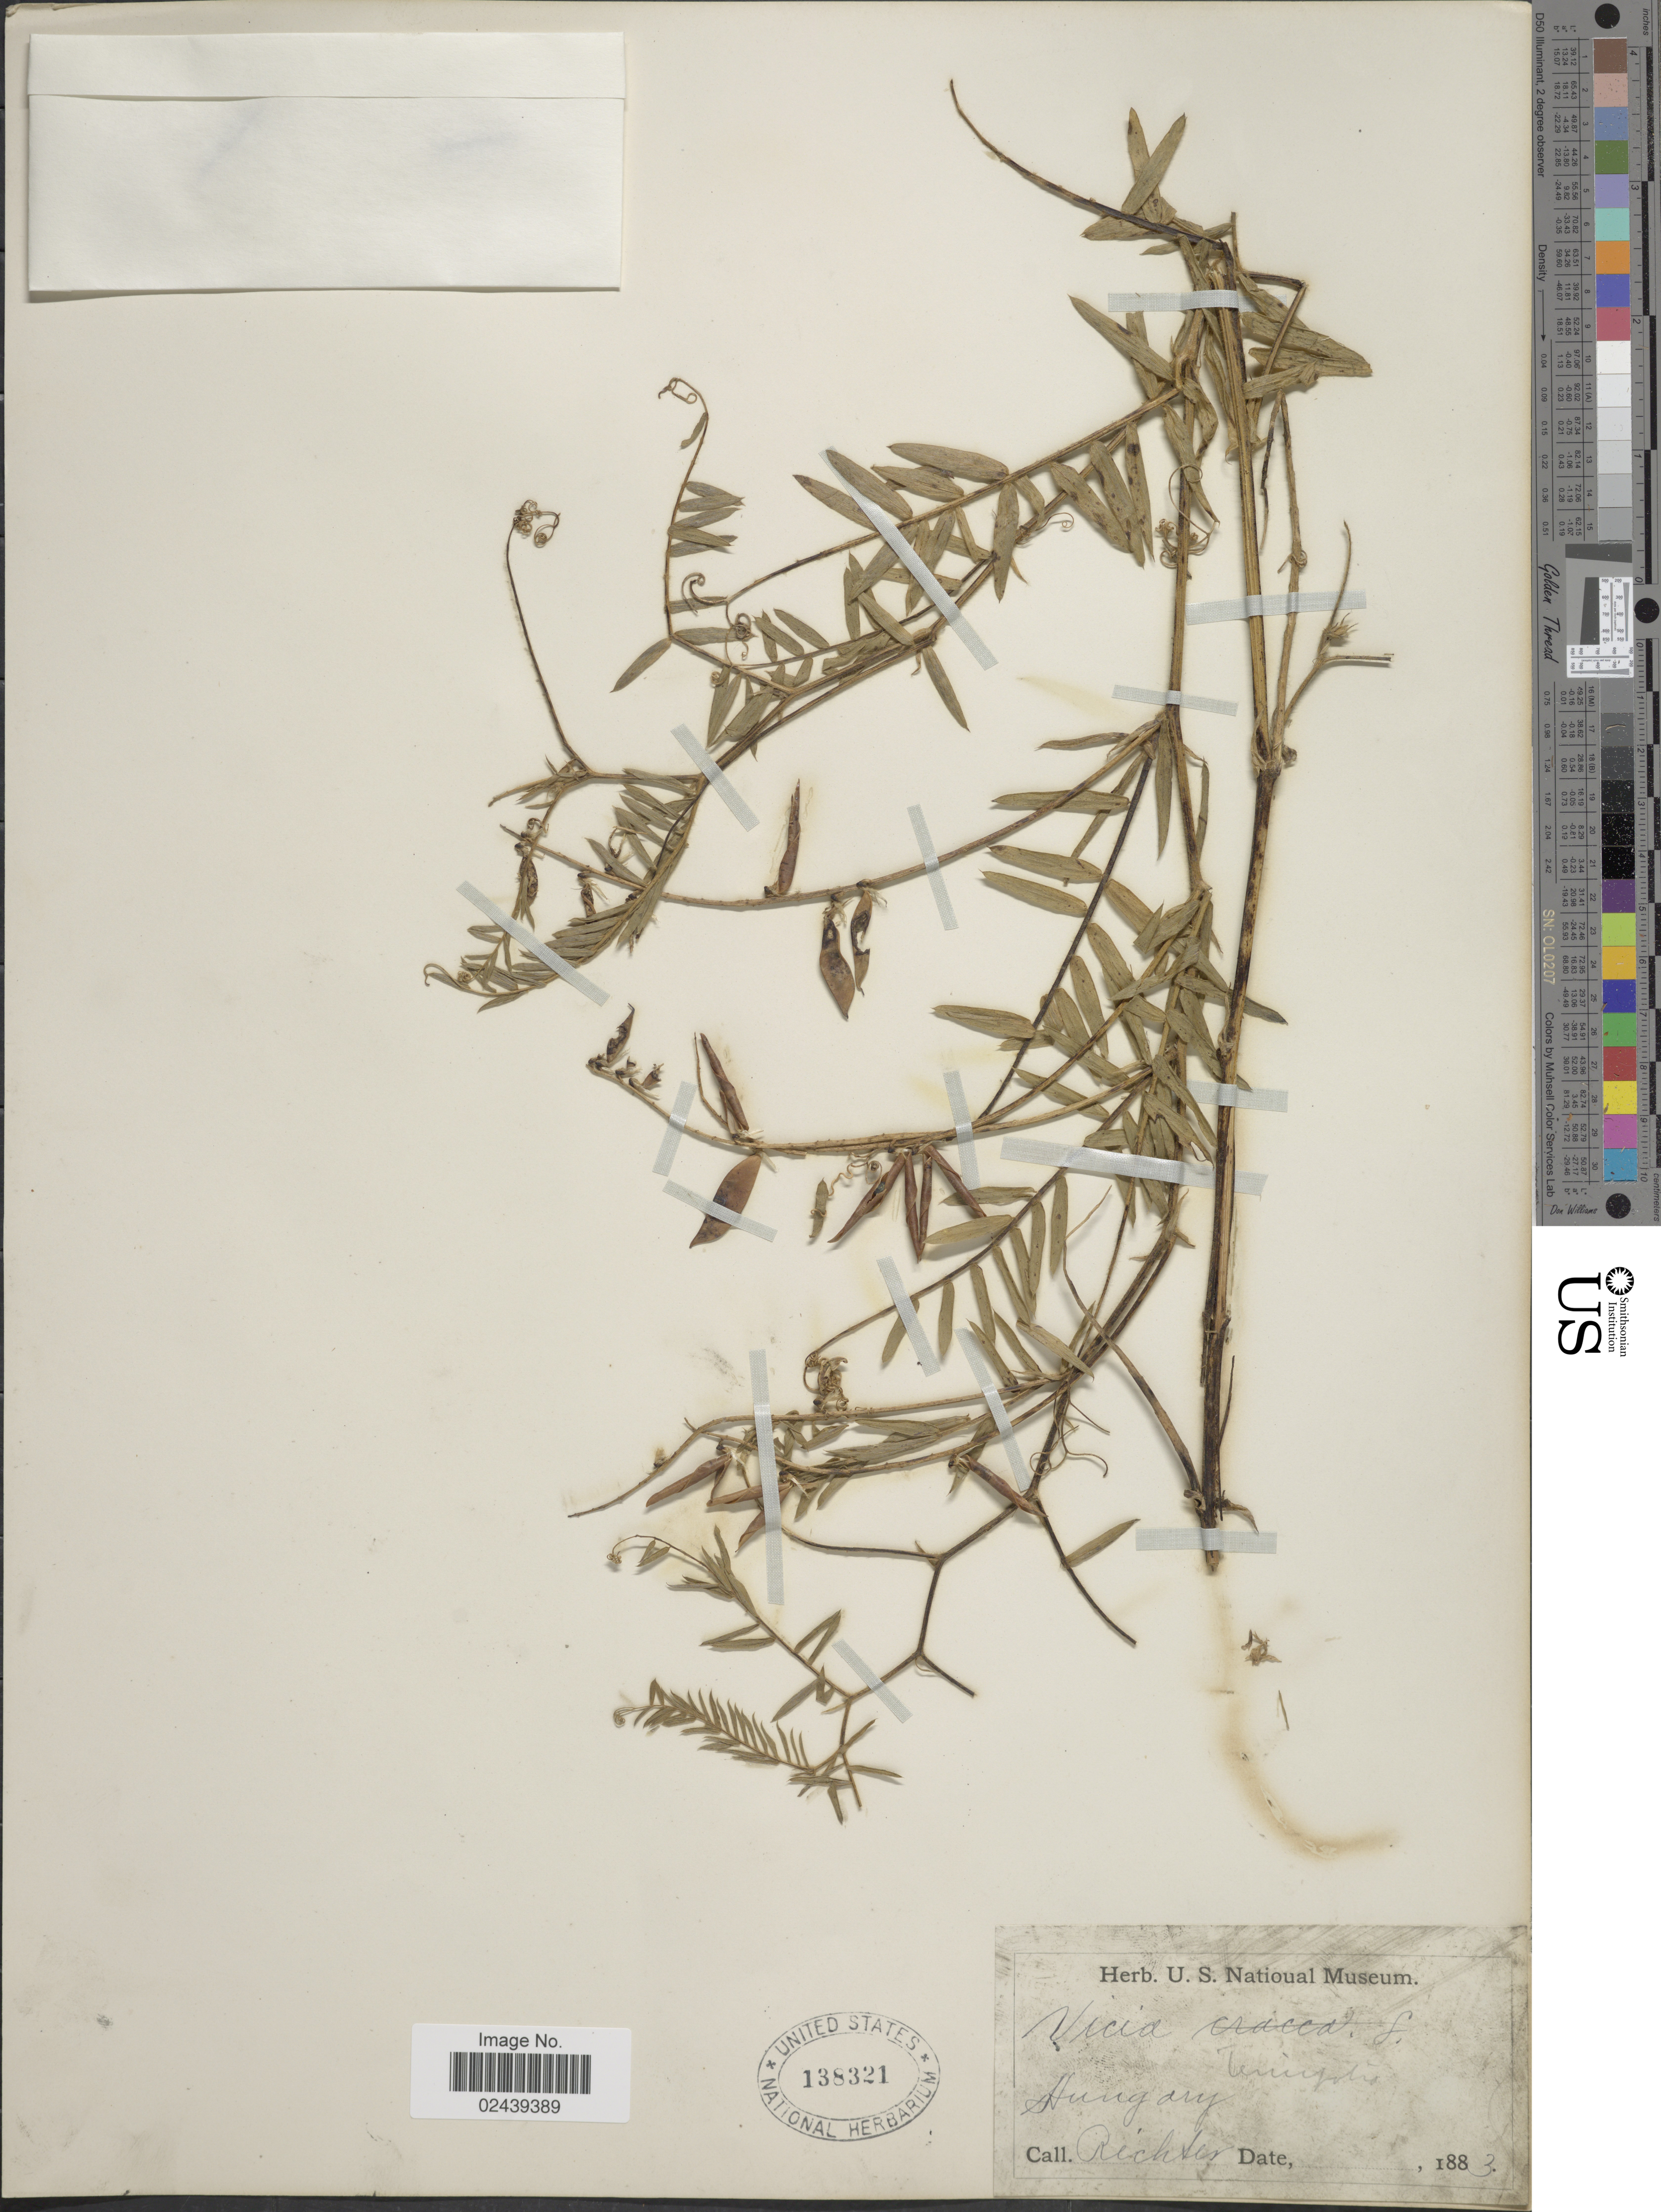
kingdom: Plantae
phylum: Tracheophyta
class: Magnoliopsida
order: Fabales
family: Fabaceae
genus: Vicia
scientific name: Vicia tenuifolia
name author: Ten.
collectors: -- Richter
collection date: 1883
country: Hungary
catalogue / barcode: US 138321